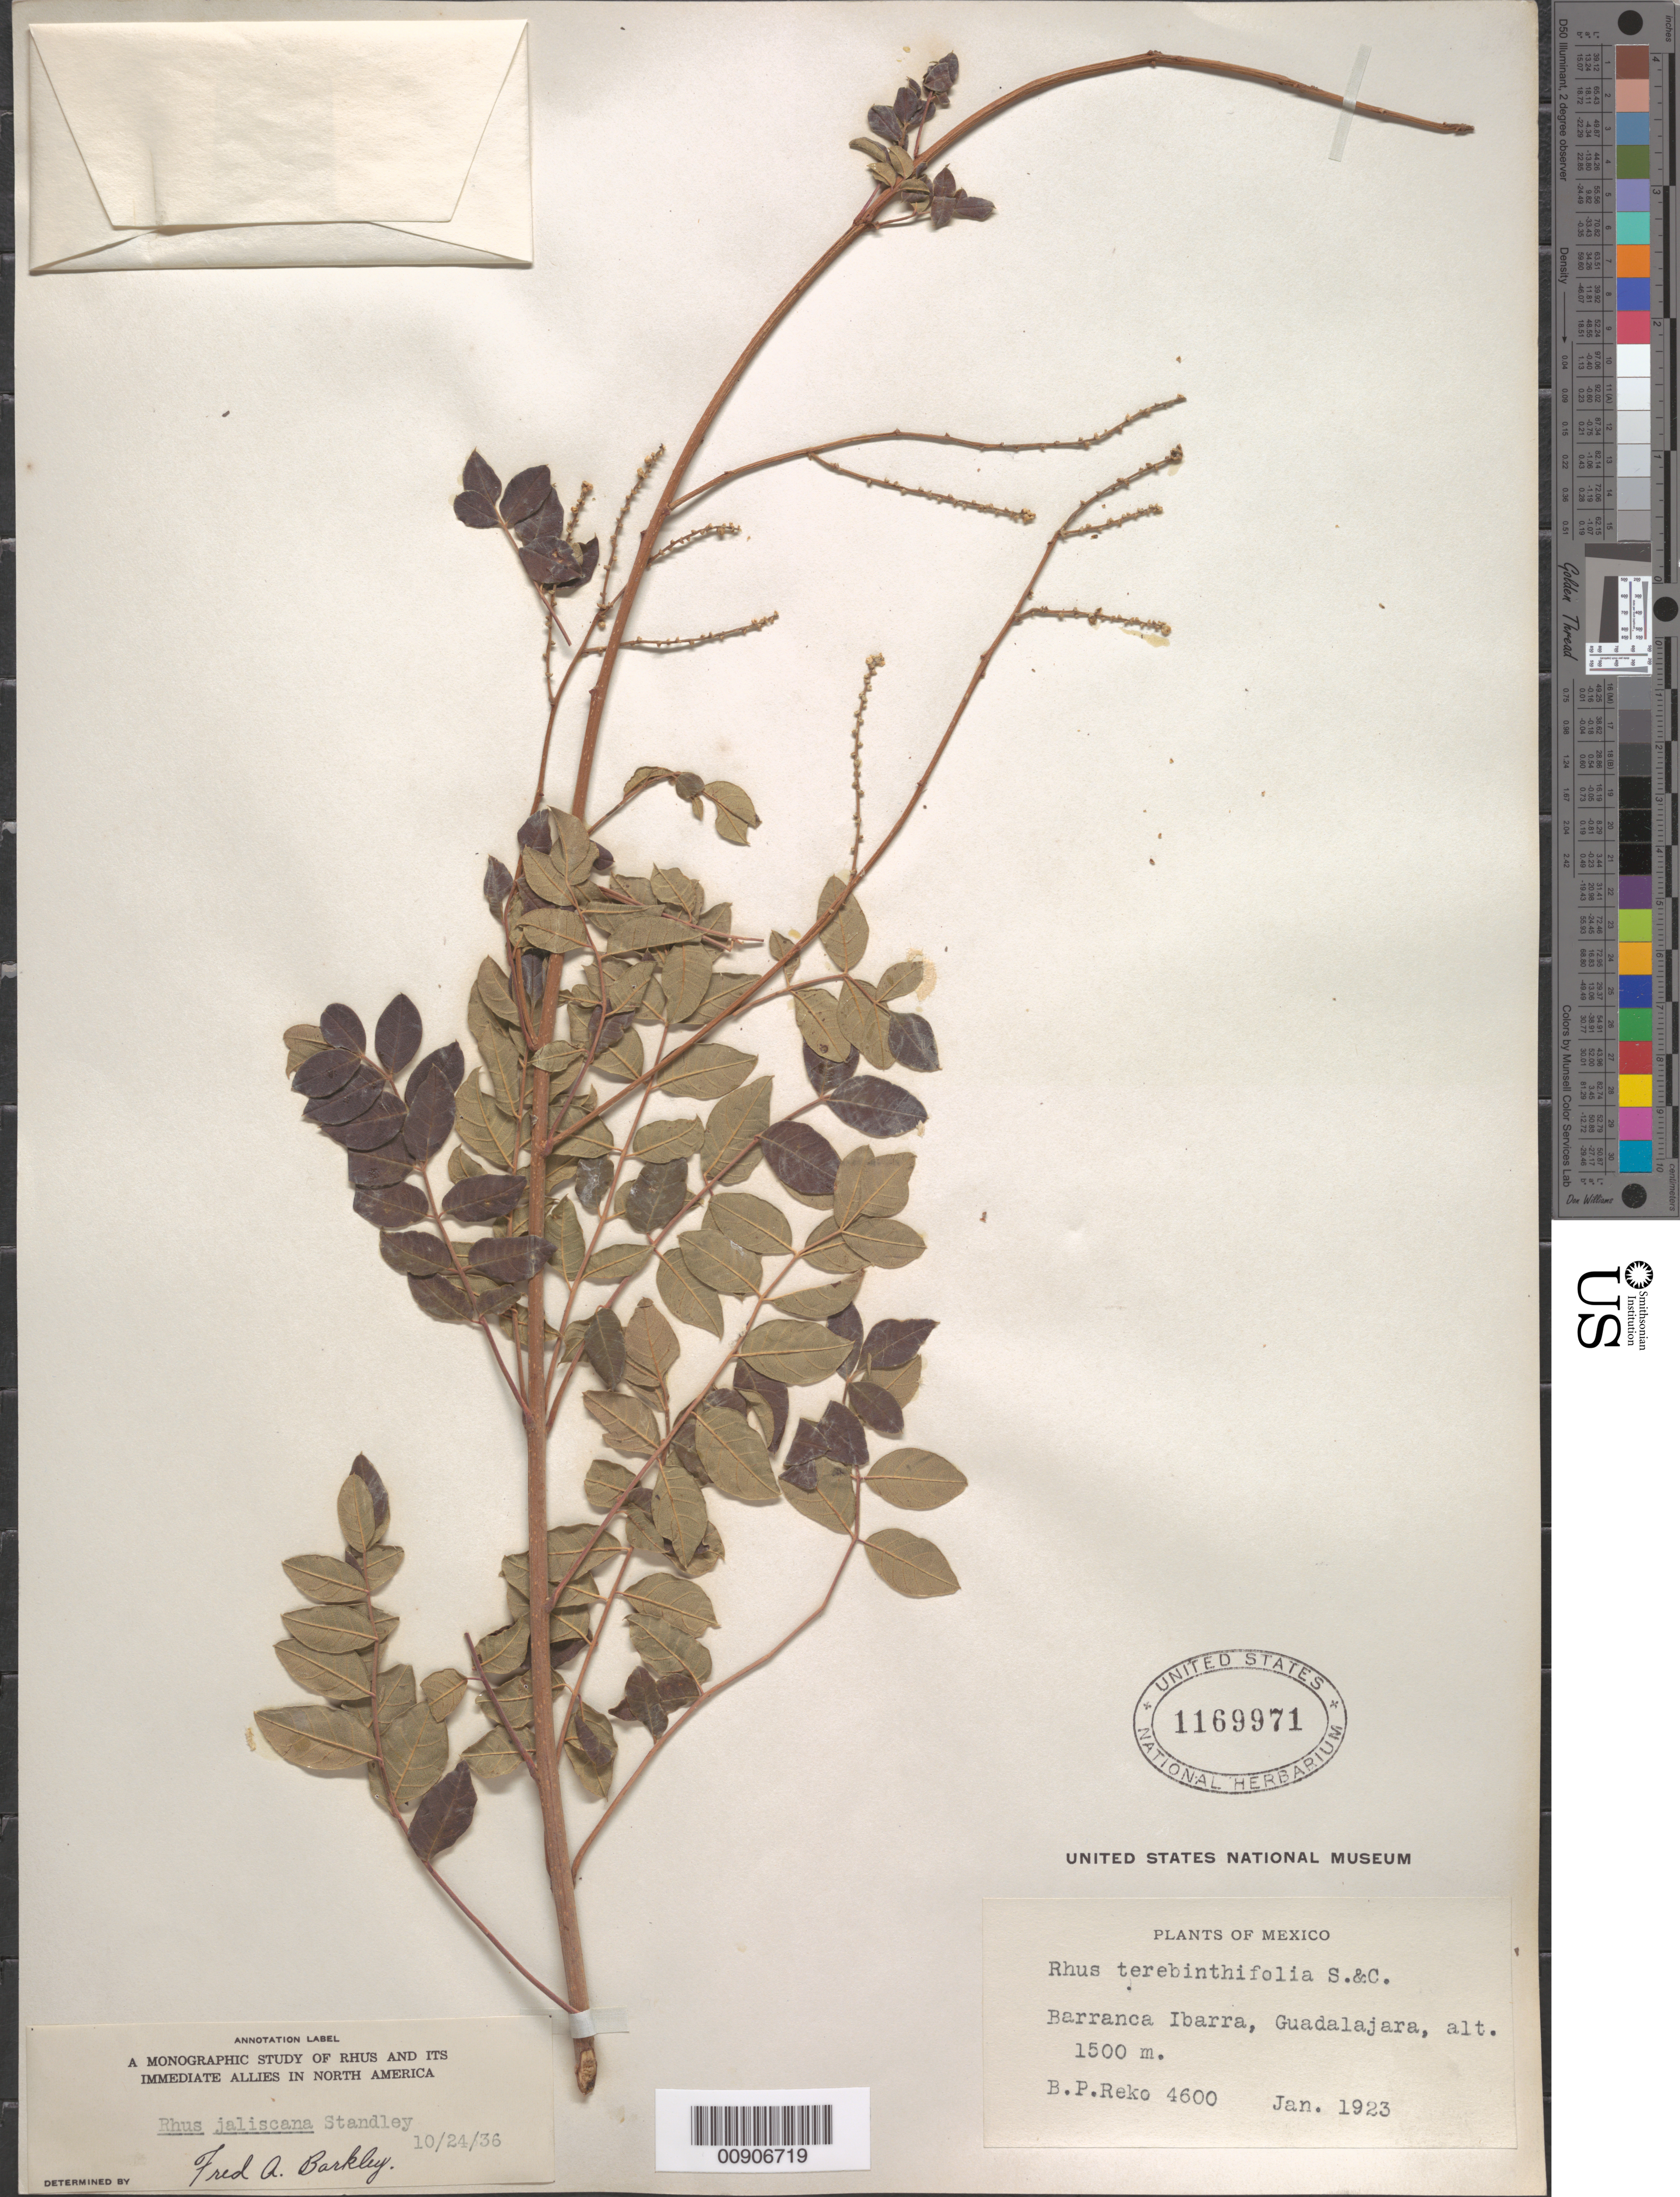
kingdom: Plantae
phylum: Tracheophyta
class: Magnoliopsida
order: Sapindales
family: Anacardiaceae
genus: Rhus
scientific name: Rhus jaliscana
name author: Standl.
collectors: B. P. Reko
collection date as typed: Jan 1923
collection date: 1923-01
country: Mexico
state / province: Jalisco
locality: Barranca Ibarra, Guadalajara, Jalisco.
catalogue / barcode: US 1169971